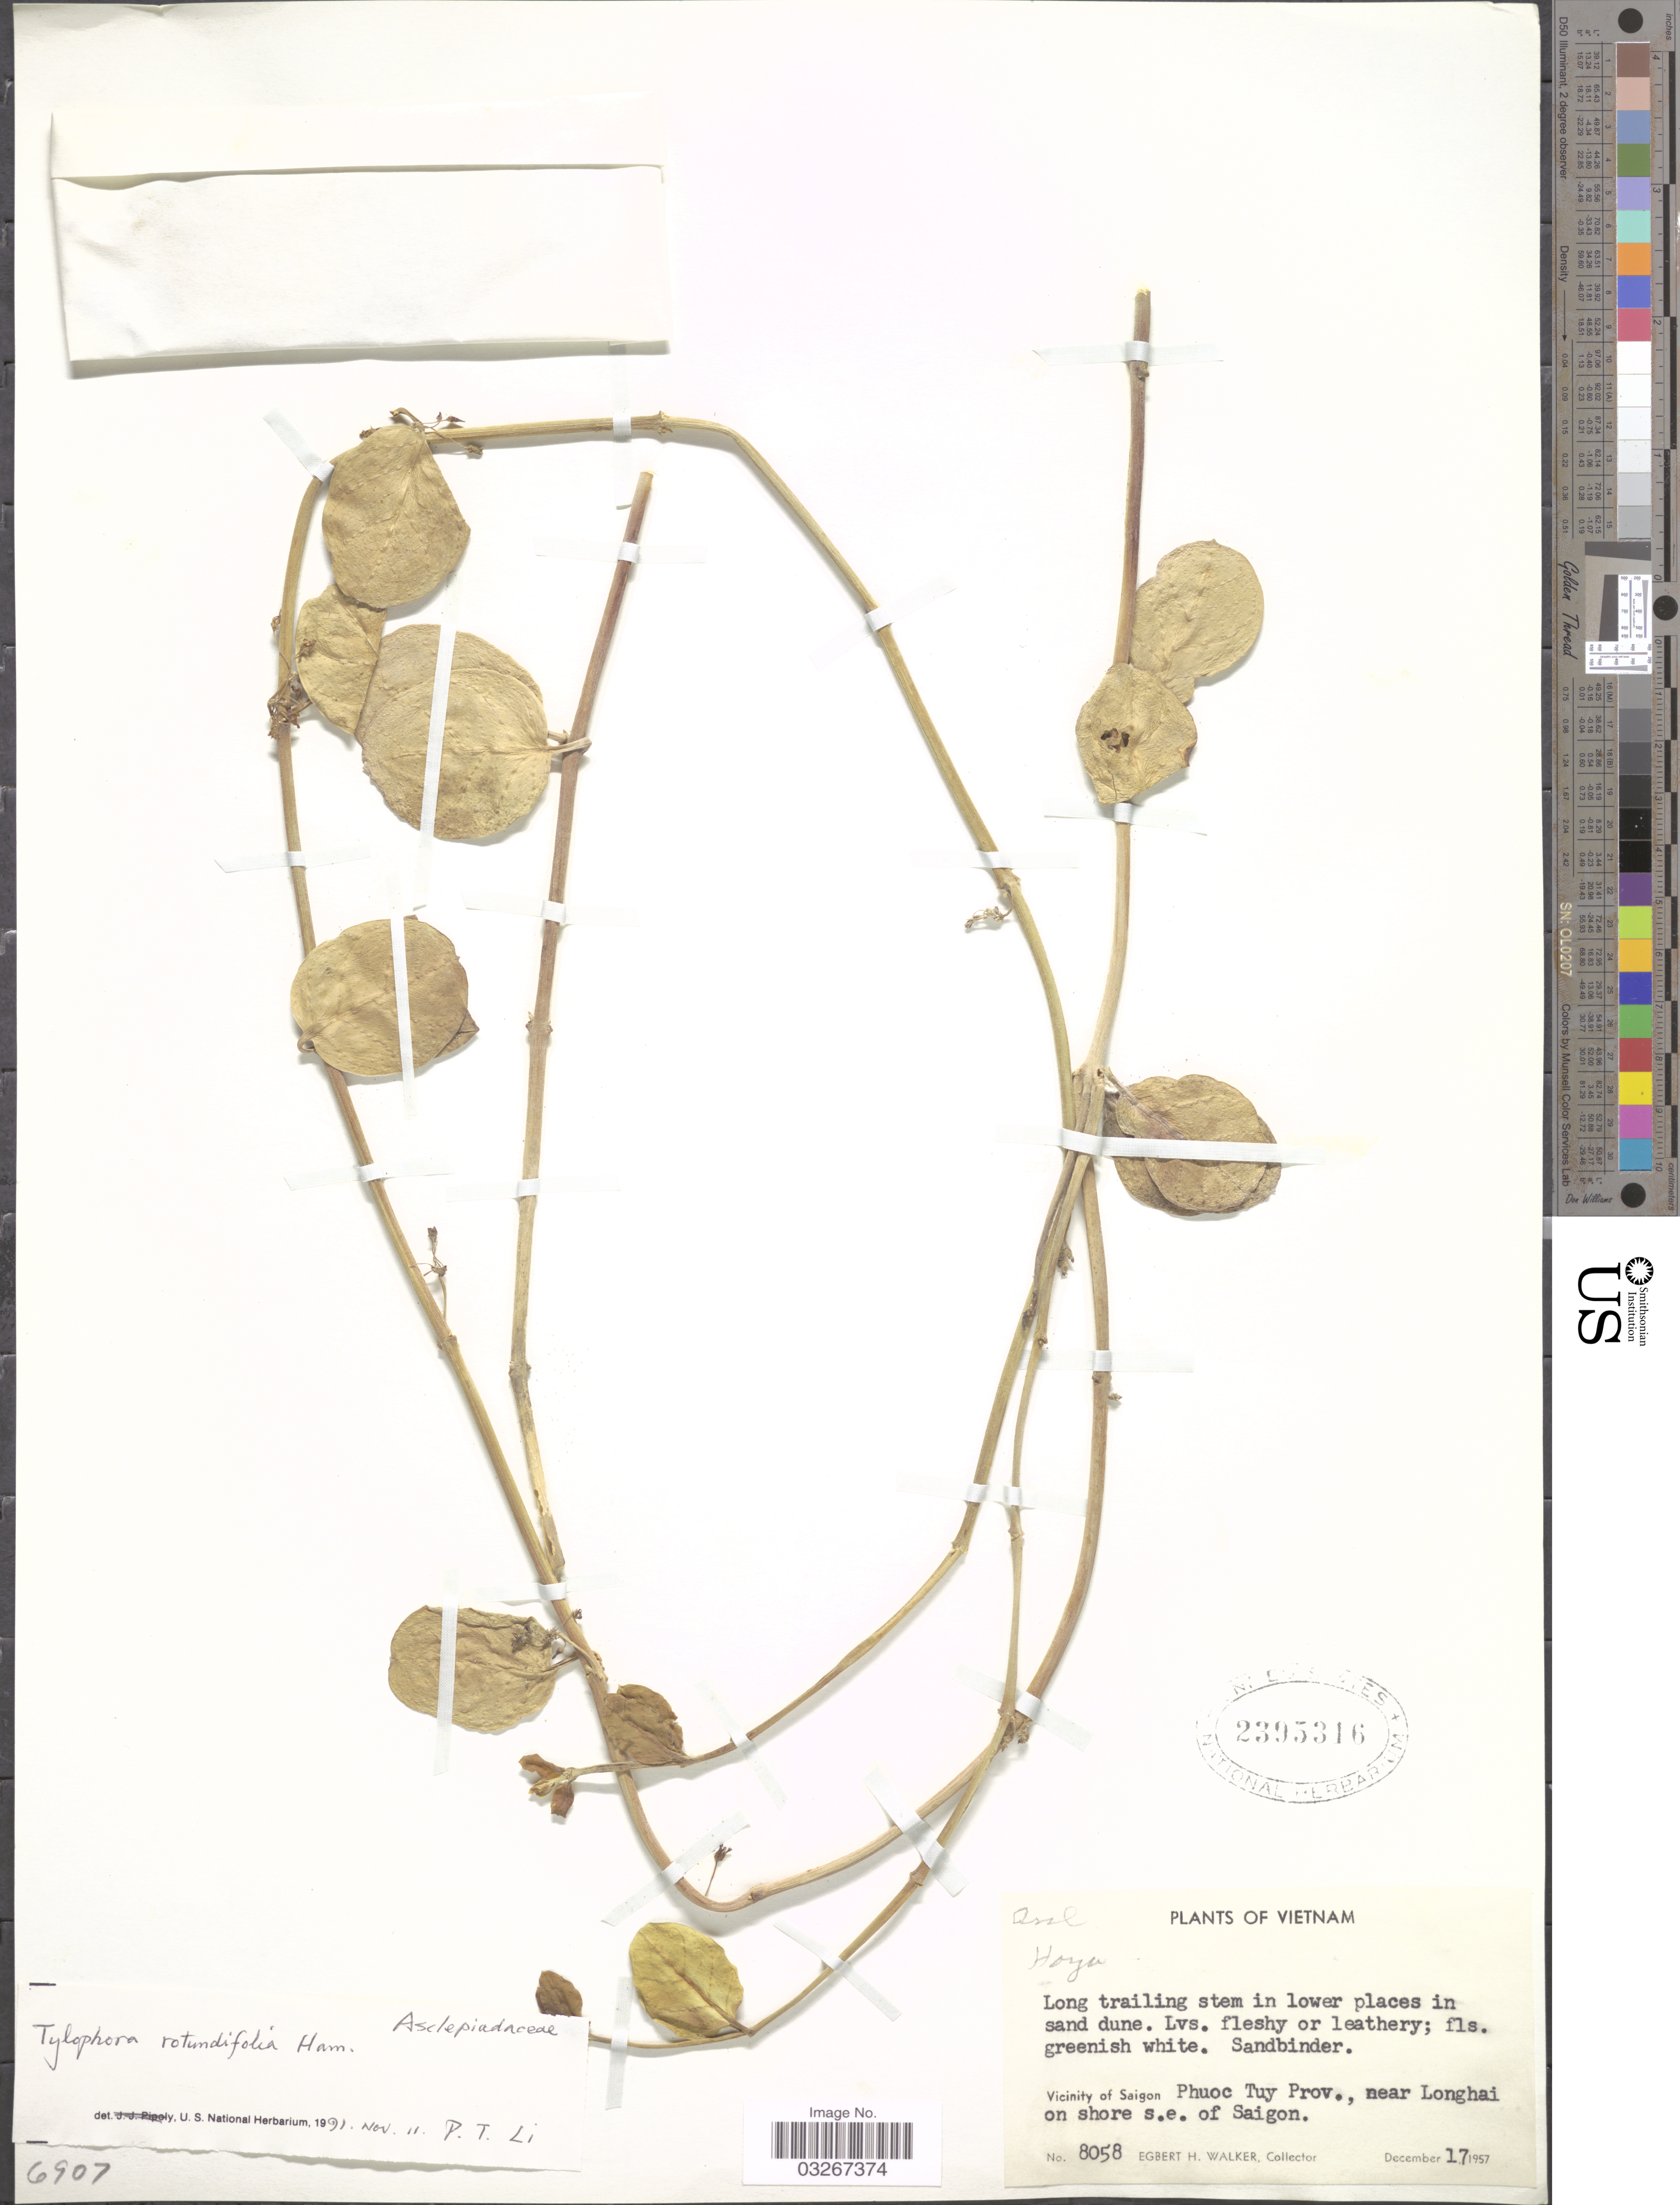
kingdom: Plantae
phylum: Tracheophyta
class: Magnoliopsida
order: Gentianales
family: Apocynaceae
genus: Tylophora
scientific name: Tylophora rotundifolia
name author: Buch.-Ham. ex Wight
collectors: E. H. Walker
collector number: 8058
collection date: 1957-12-17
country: Vietnam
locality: Vicinity of Saigon. Phuoc Tuy Prov., near Longhai on shore s.e. of Saigon.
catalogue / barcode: US 2395316